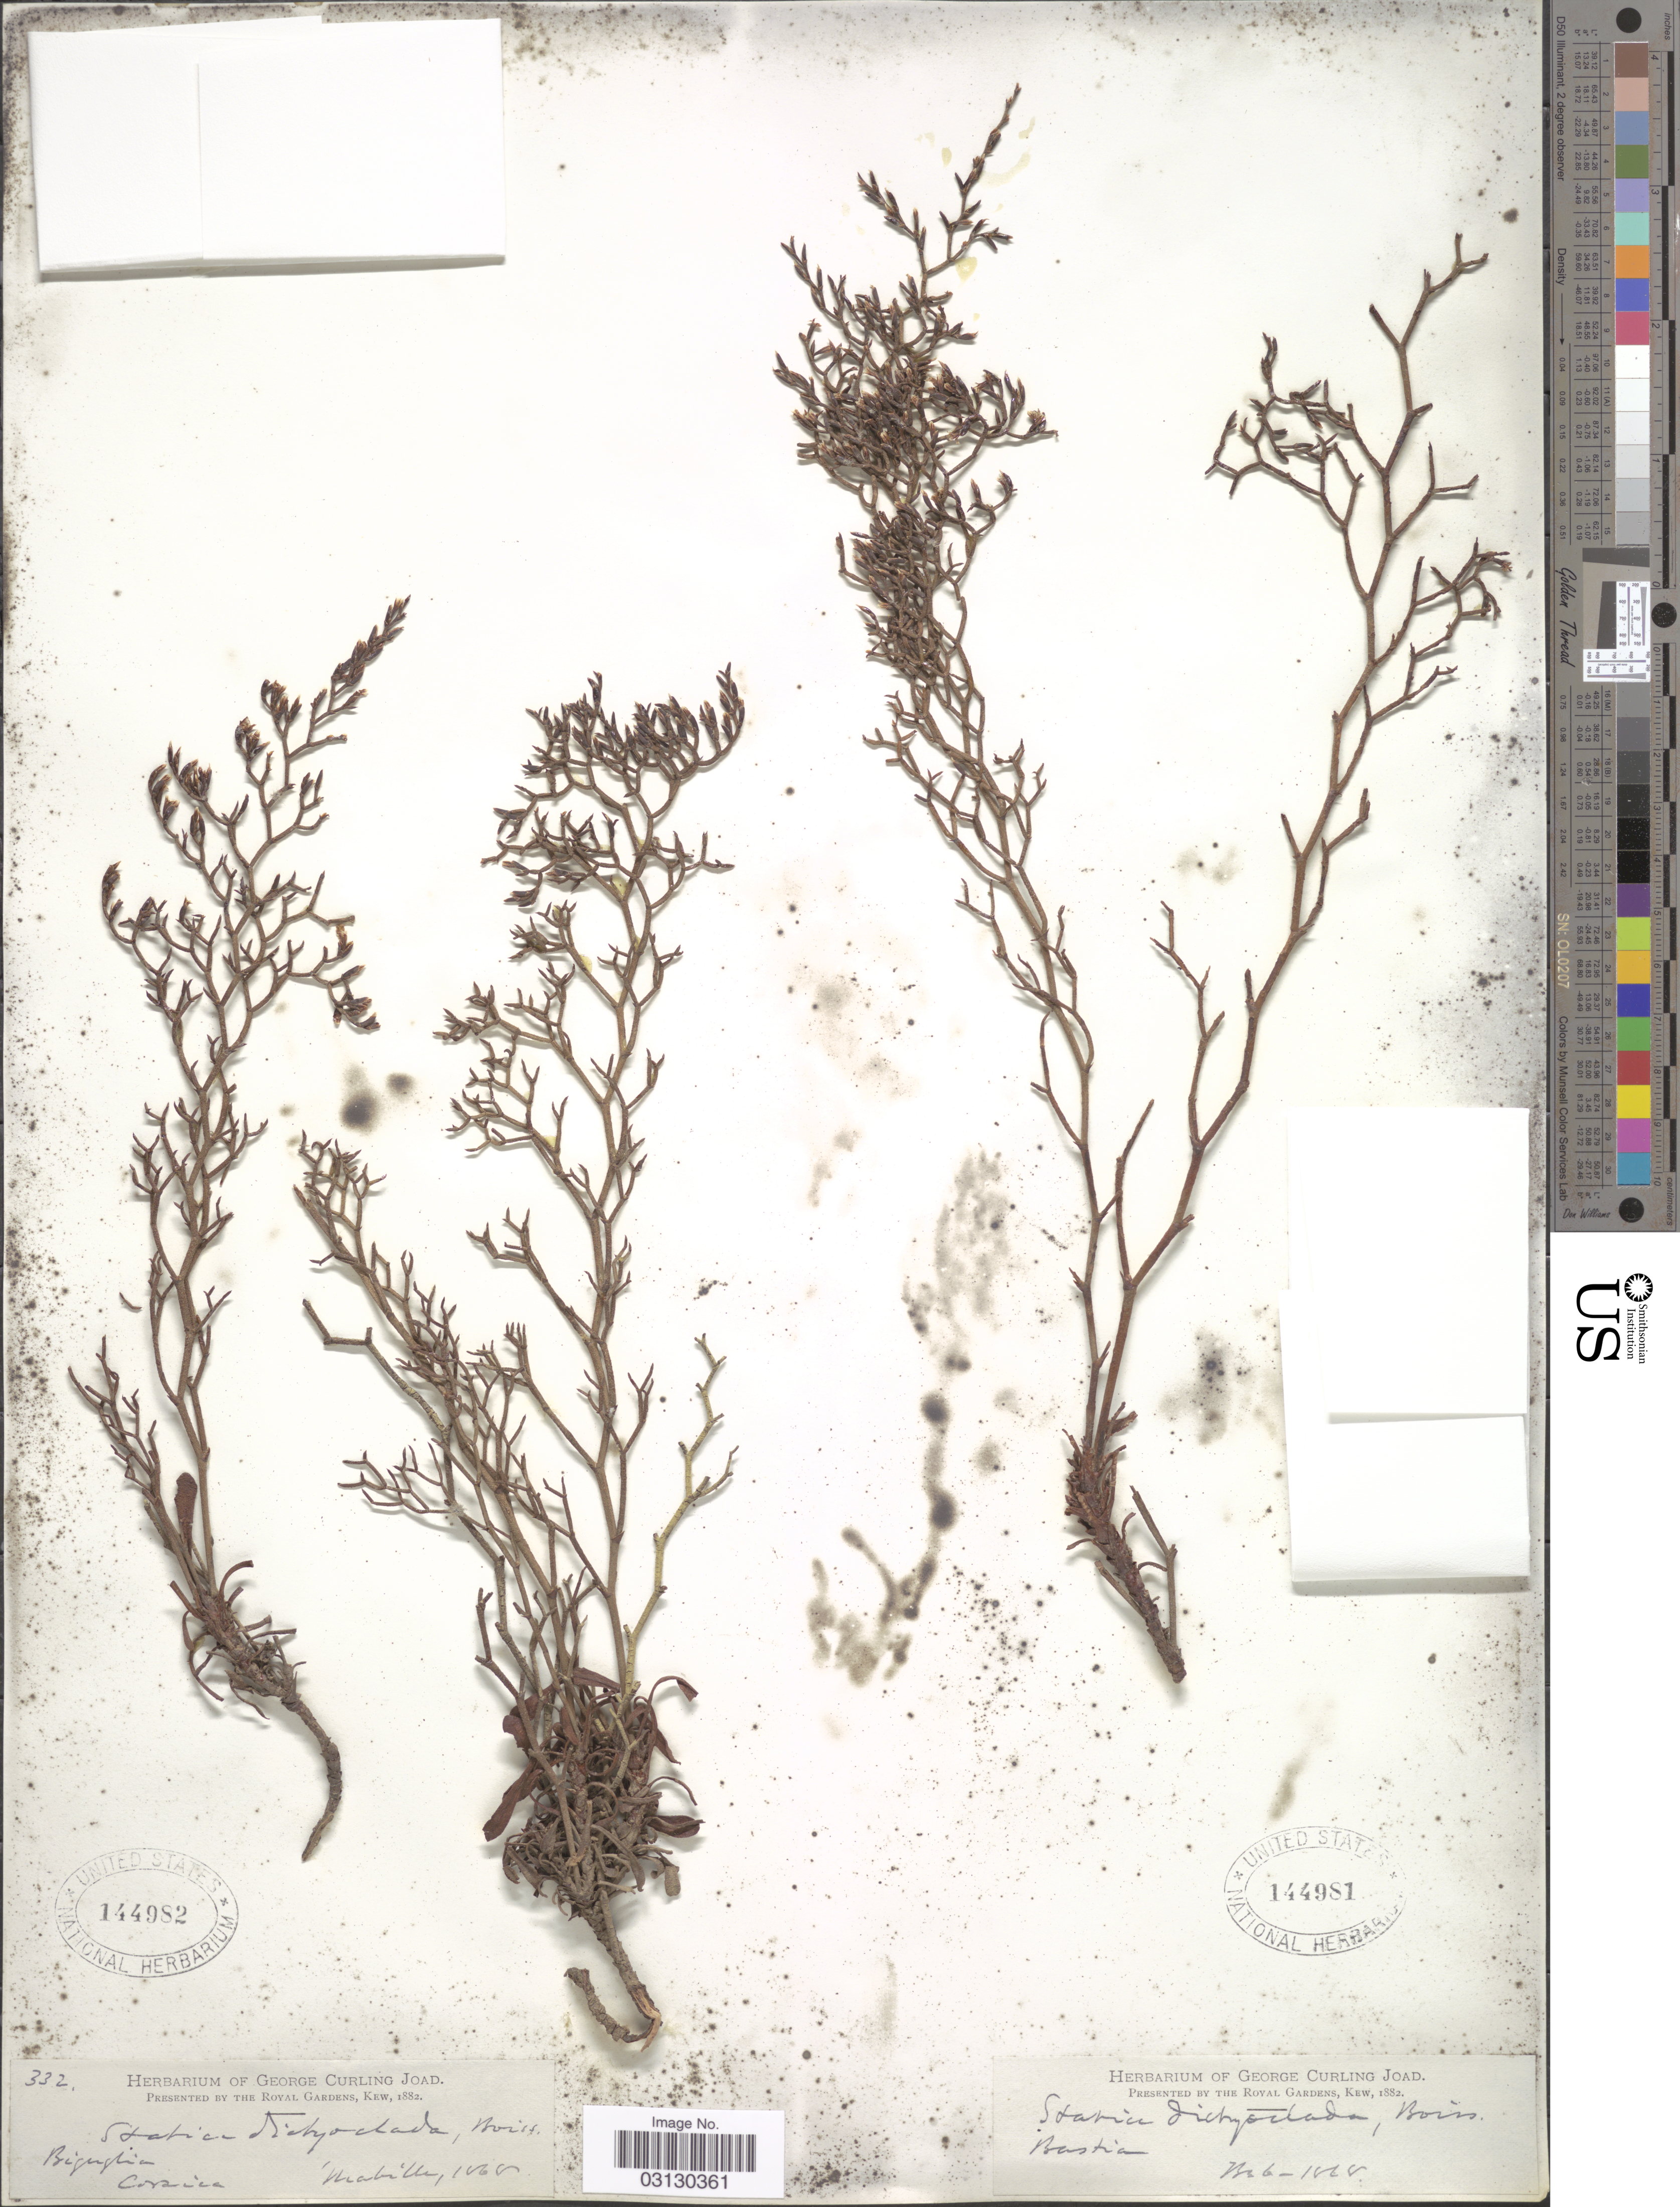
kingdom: Plantae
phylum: Tracheophyta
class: Magnoliopsida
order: Caryophyllales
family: Plumbaginaceae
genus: Limonium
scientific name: Limonium dictyocladum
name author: Kuntze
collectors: ex herb. George Curling Joad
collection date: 1868-11-06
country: France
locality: Bastia. [unsure placement]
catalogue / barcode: US 144981-2